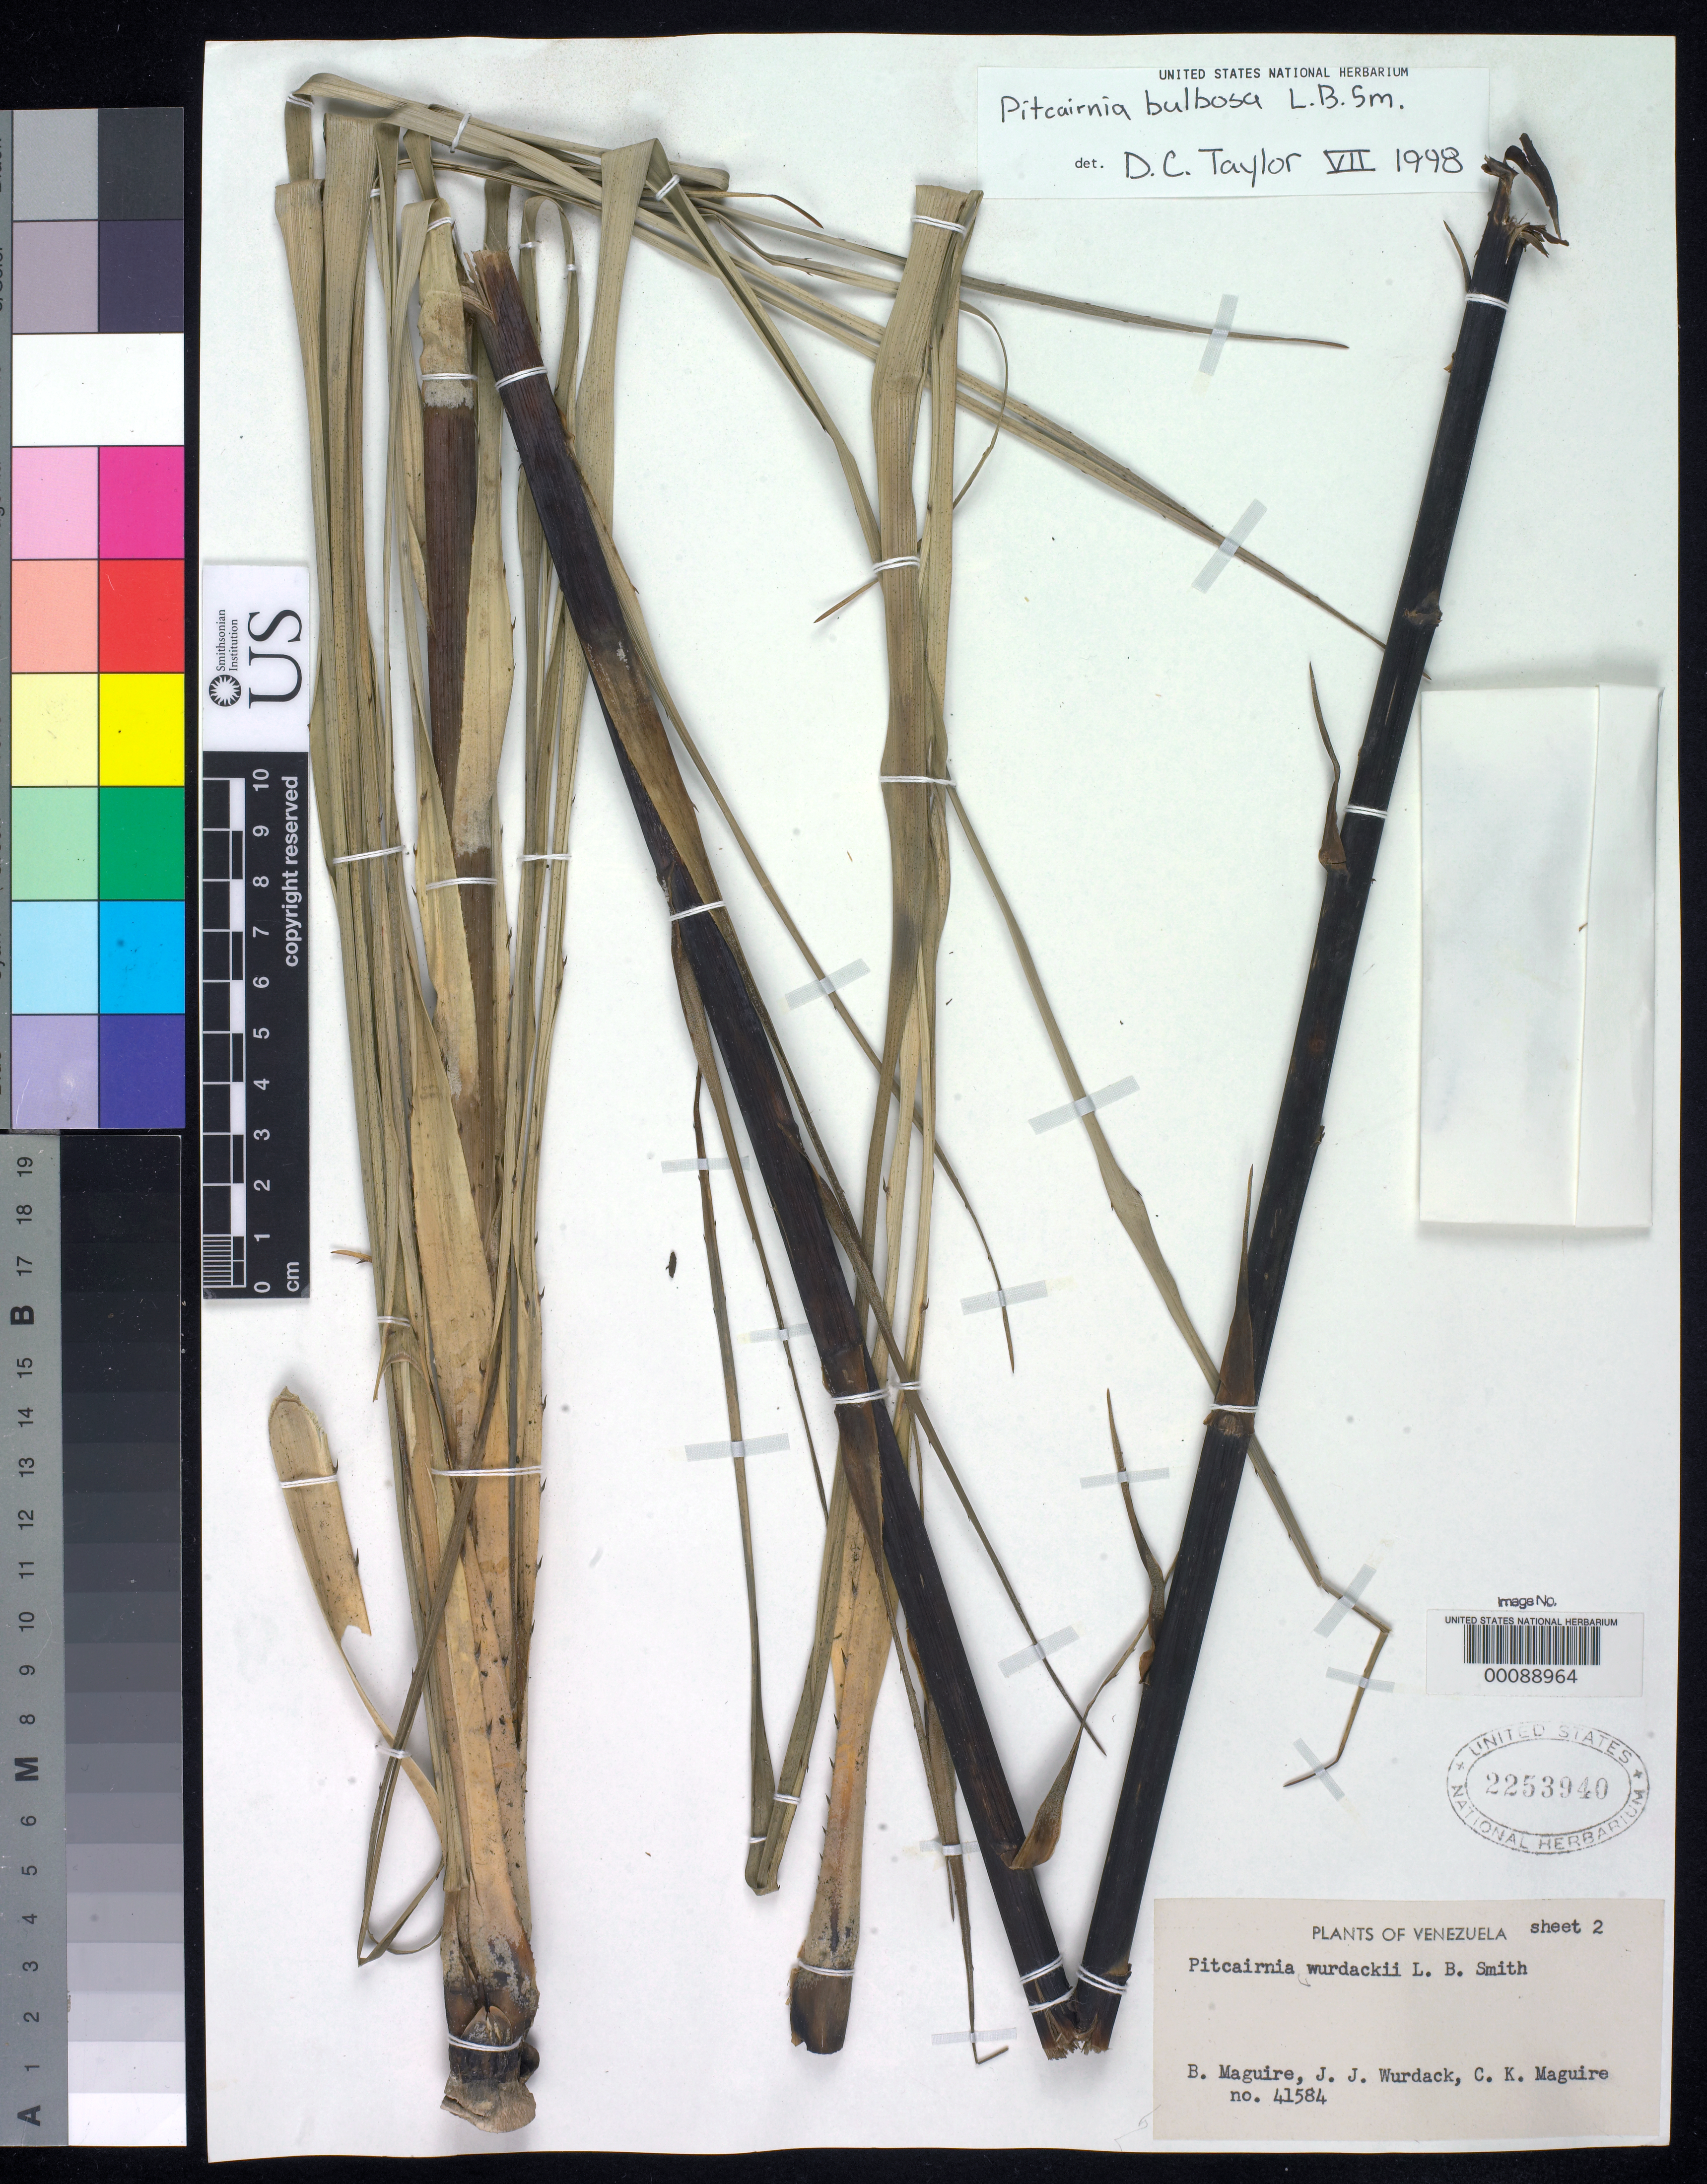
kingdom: Plantae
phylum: Tracheophyta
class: Liliopsida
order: Poales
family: Bromeliaceae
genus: Pitcairnia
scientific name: Pitcairnia wurdackii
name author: L.B. Sm.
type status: Holotype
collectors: B. Maguire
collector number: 41584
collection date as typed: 26 Sep 1957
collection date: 1957-09-26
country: Venezuela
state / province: Amazonas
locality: Laja Catipan, Rio Yatua.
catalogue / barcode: US 2253940